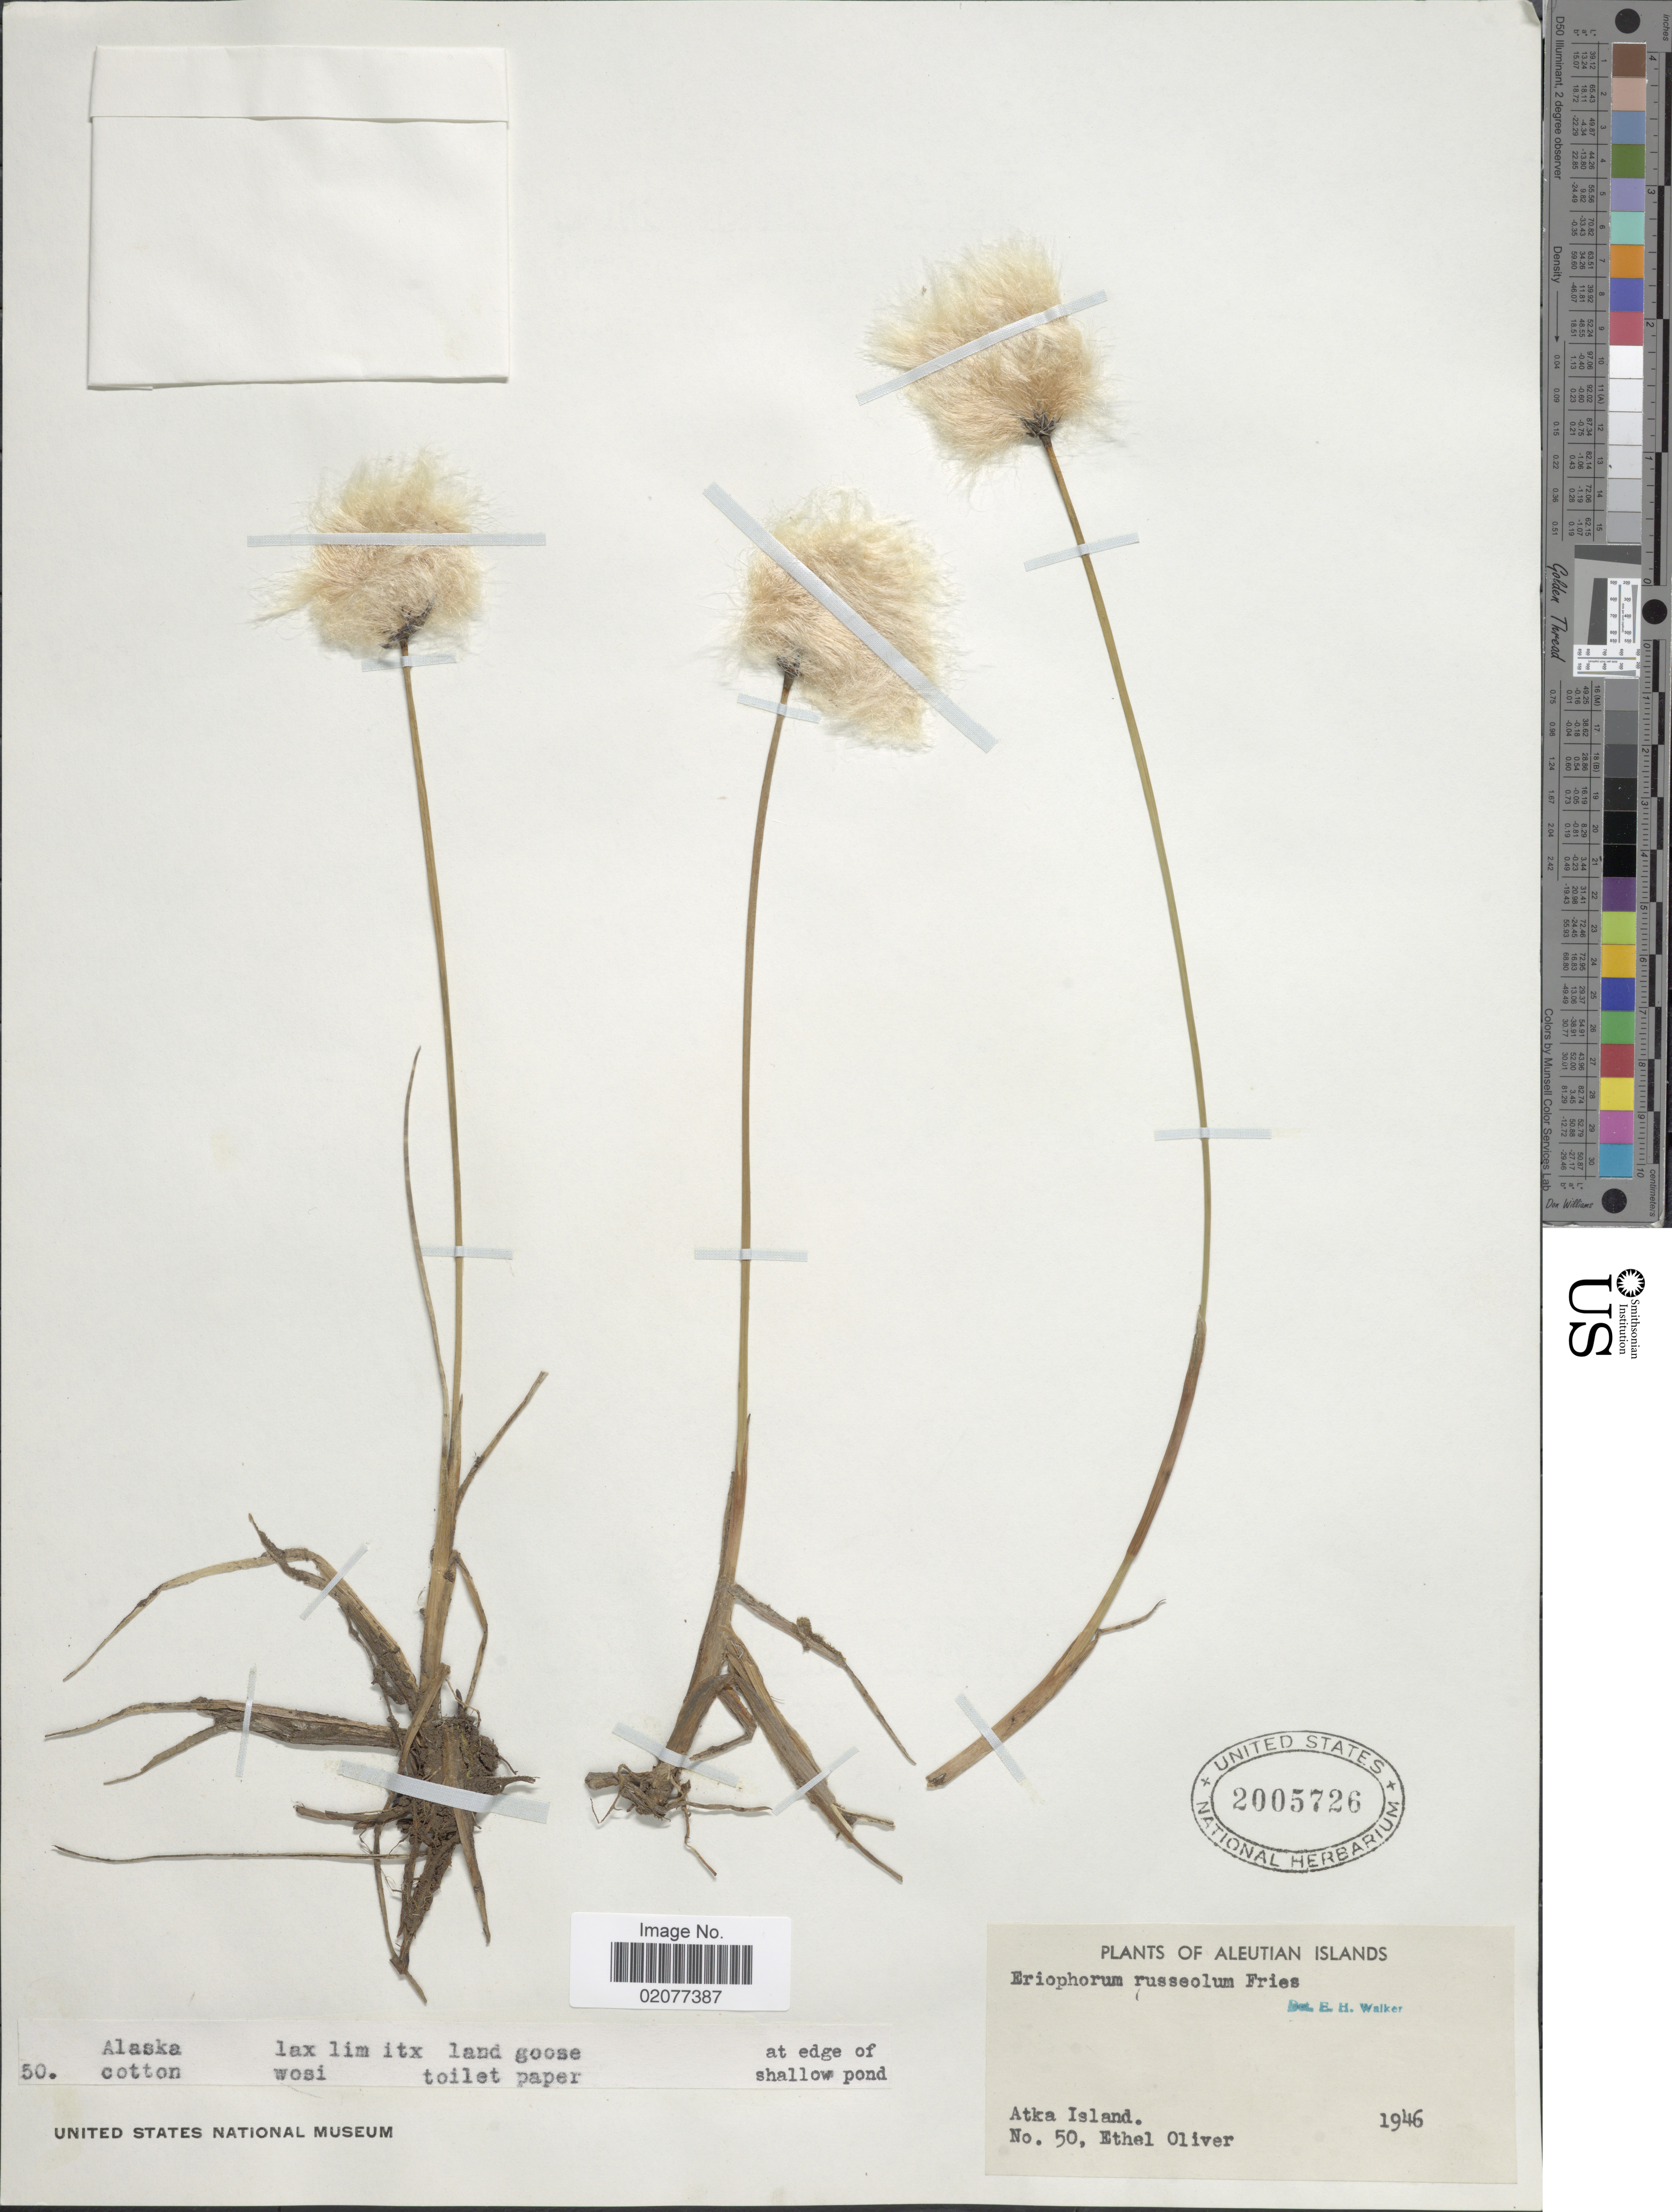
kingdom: Plantae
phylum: Tracheophyta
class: Liliopsida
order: Poales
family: Cyperaceae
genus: Eriophorum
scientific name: Eriophorum chamissonis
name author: C.A. Mey.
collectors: E. Oliver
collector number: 50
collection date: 1946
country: United States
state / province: Alaska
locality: Atka Island. Aleutian islands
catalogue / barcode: US 2005726